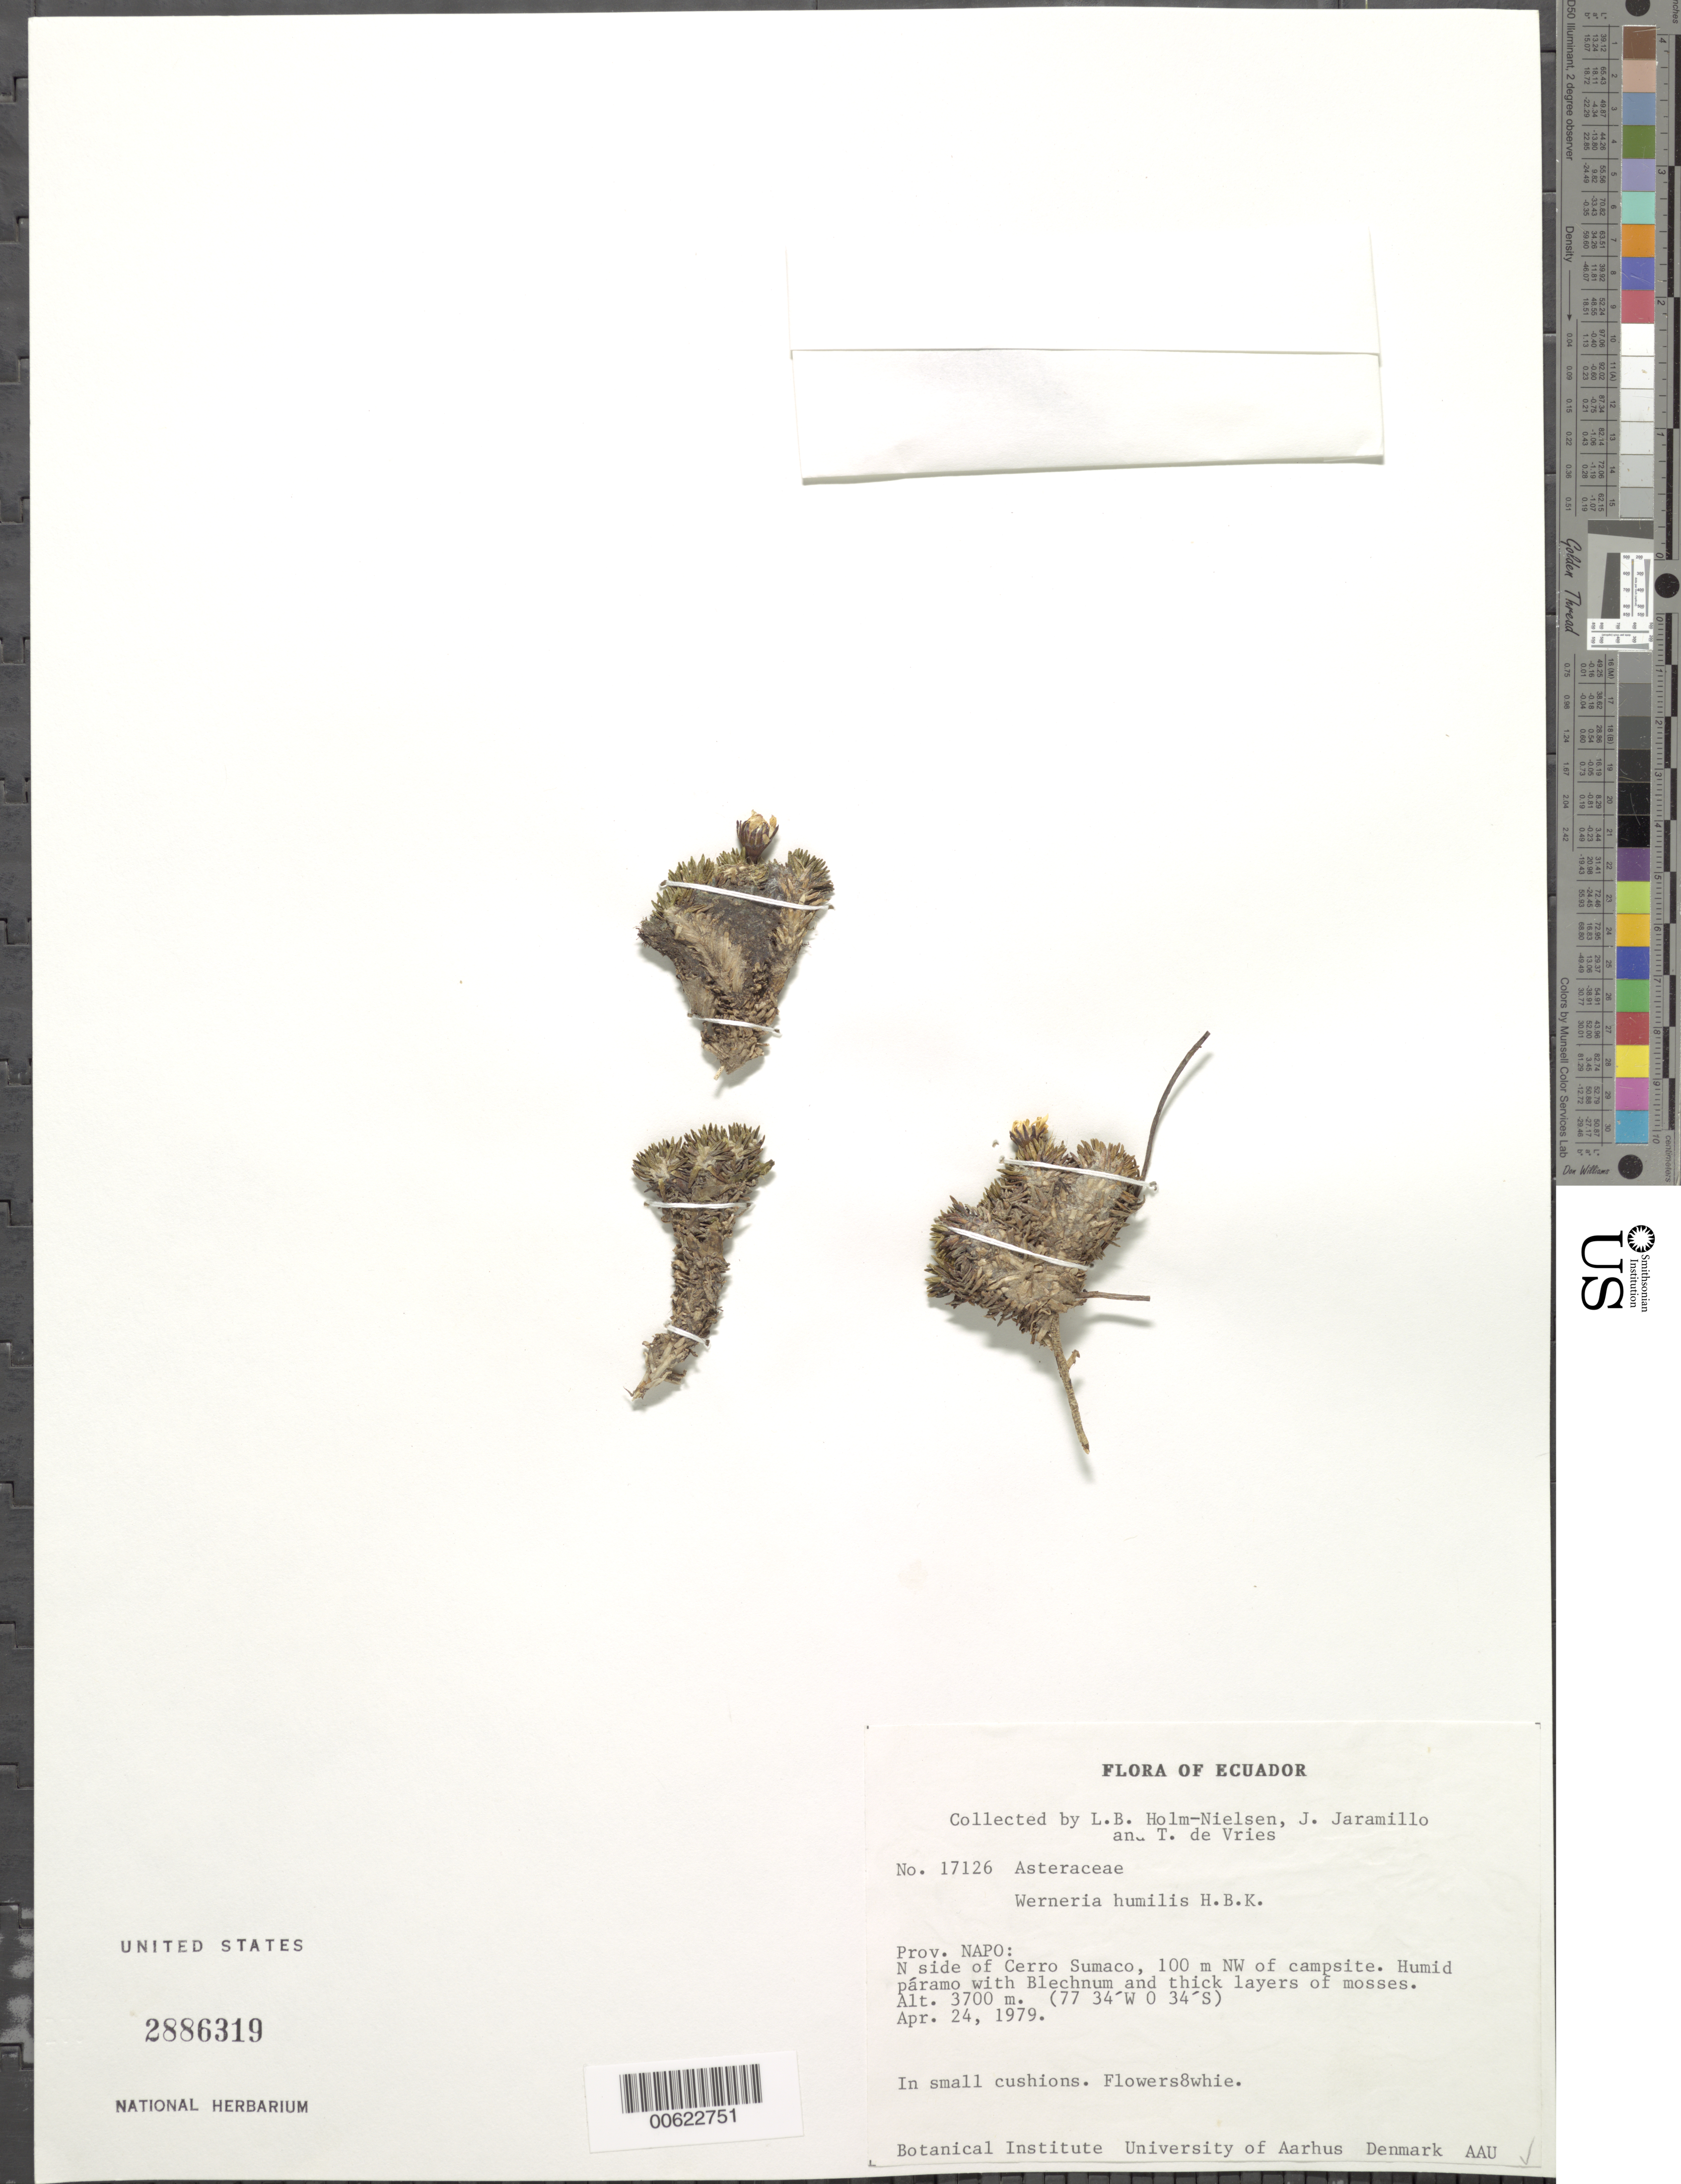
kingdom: Plantae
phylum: Tracheophyta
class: Magnoliopsida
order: Asterales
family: Asteraceae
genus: Xenophyllum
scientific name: Xenophyllum humile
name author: (Kunth) V.A. Funk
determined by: Funk, Vicki A., (BOT), Smithsonian Institution - National Museum of Natural History (UNITED STATES)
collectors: L. B. Holm-Nielsen, J. Jaramillo & T. de Vries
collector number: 17126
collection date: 1979-04-24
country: Ecuador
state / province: Napo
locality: N side of Cerro Sumaco, 100 m NW of campsite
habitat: Humid páramo with Blechnum and thick layers of mosses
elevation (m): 3700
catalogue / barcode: US 2886319